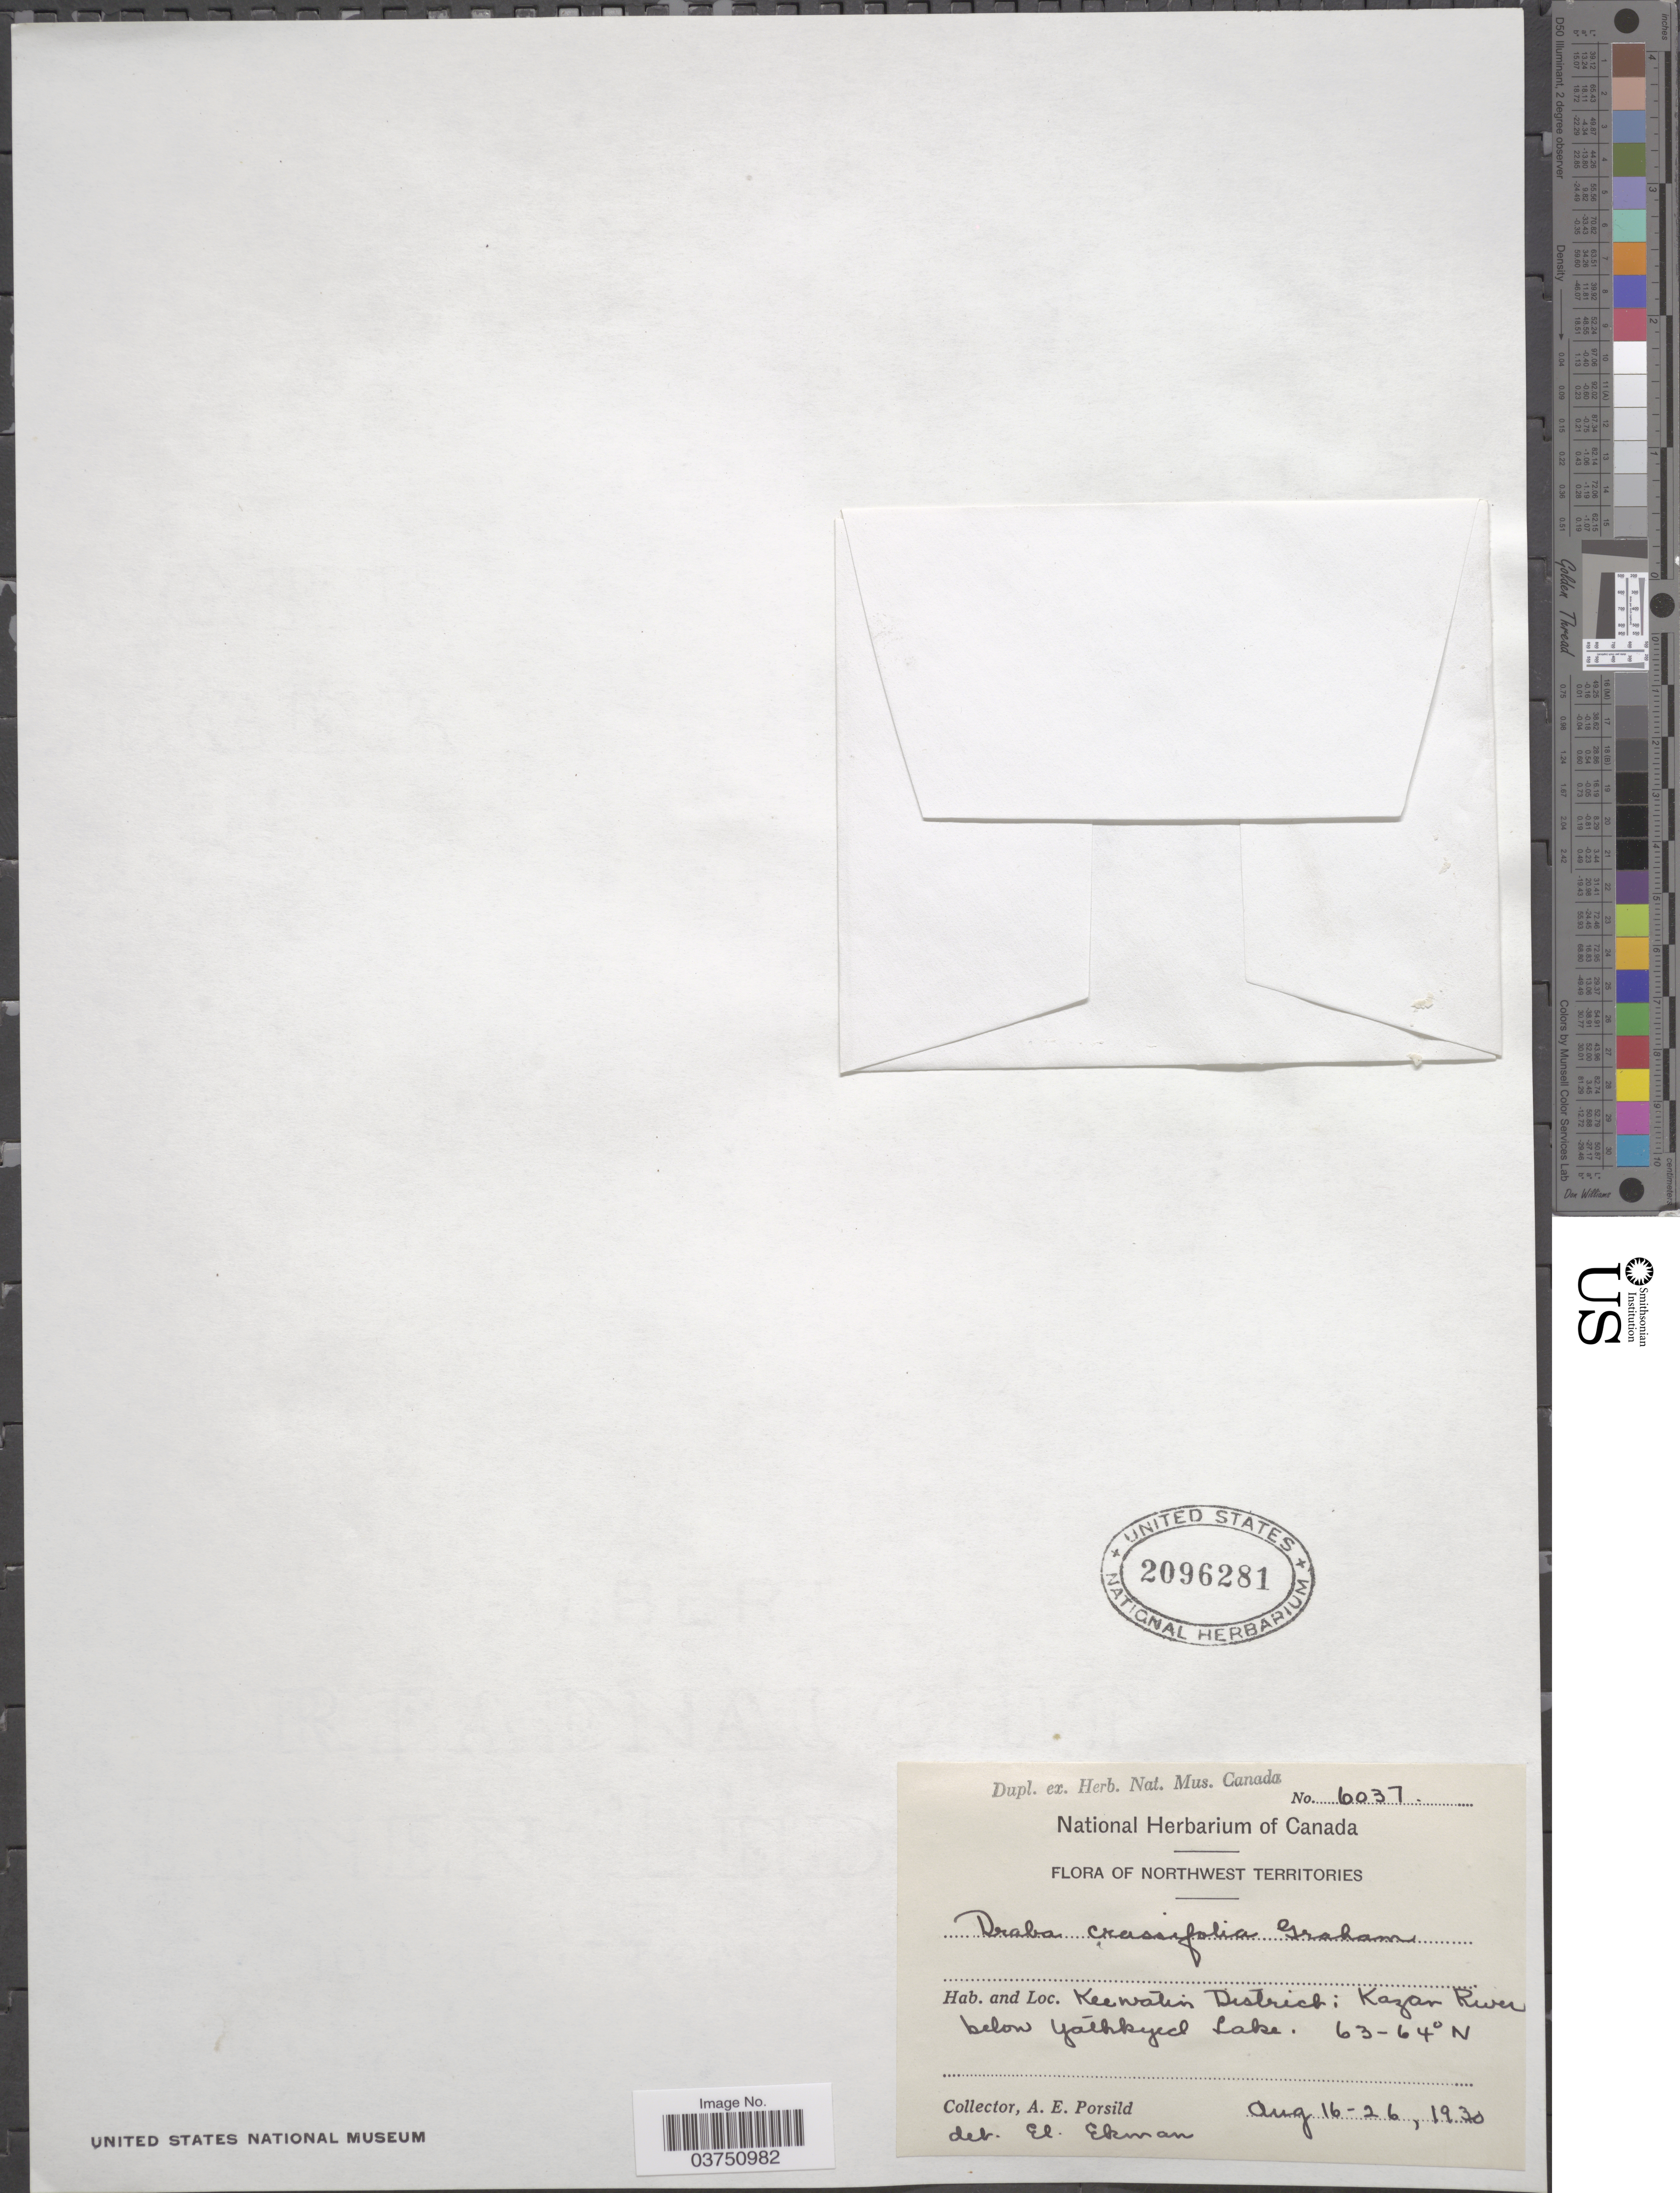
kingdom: Plantae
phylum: Tracheophyta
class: Magnoliopsida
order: Brassicales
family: Brassicaceae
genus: Draba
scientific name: Draba crassifolia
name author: Graham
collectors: A. E. Porsild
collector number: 6037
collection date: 1930-08-16/1930-08-26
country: Canada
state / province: Northwest Territories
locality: Keewatin District: Kazan River below Yathkyed Lake.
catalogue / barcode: US 2096281